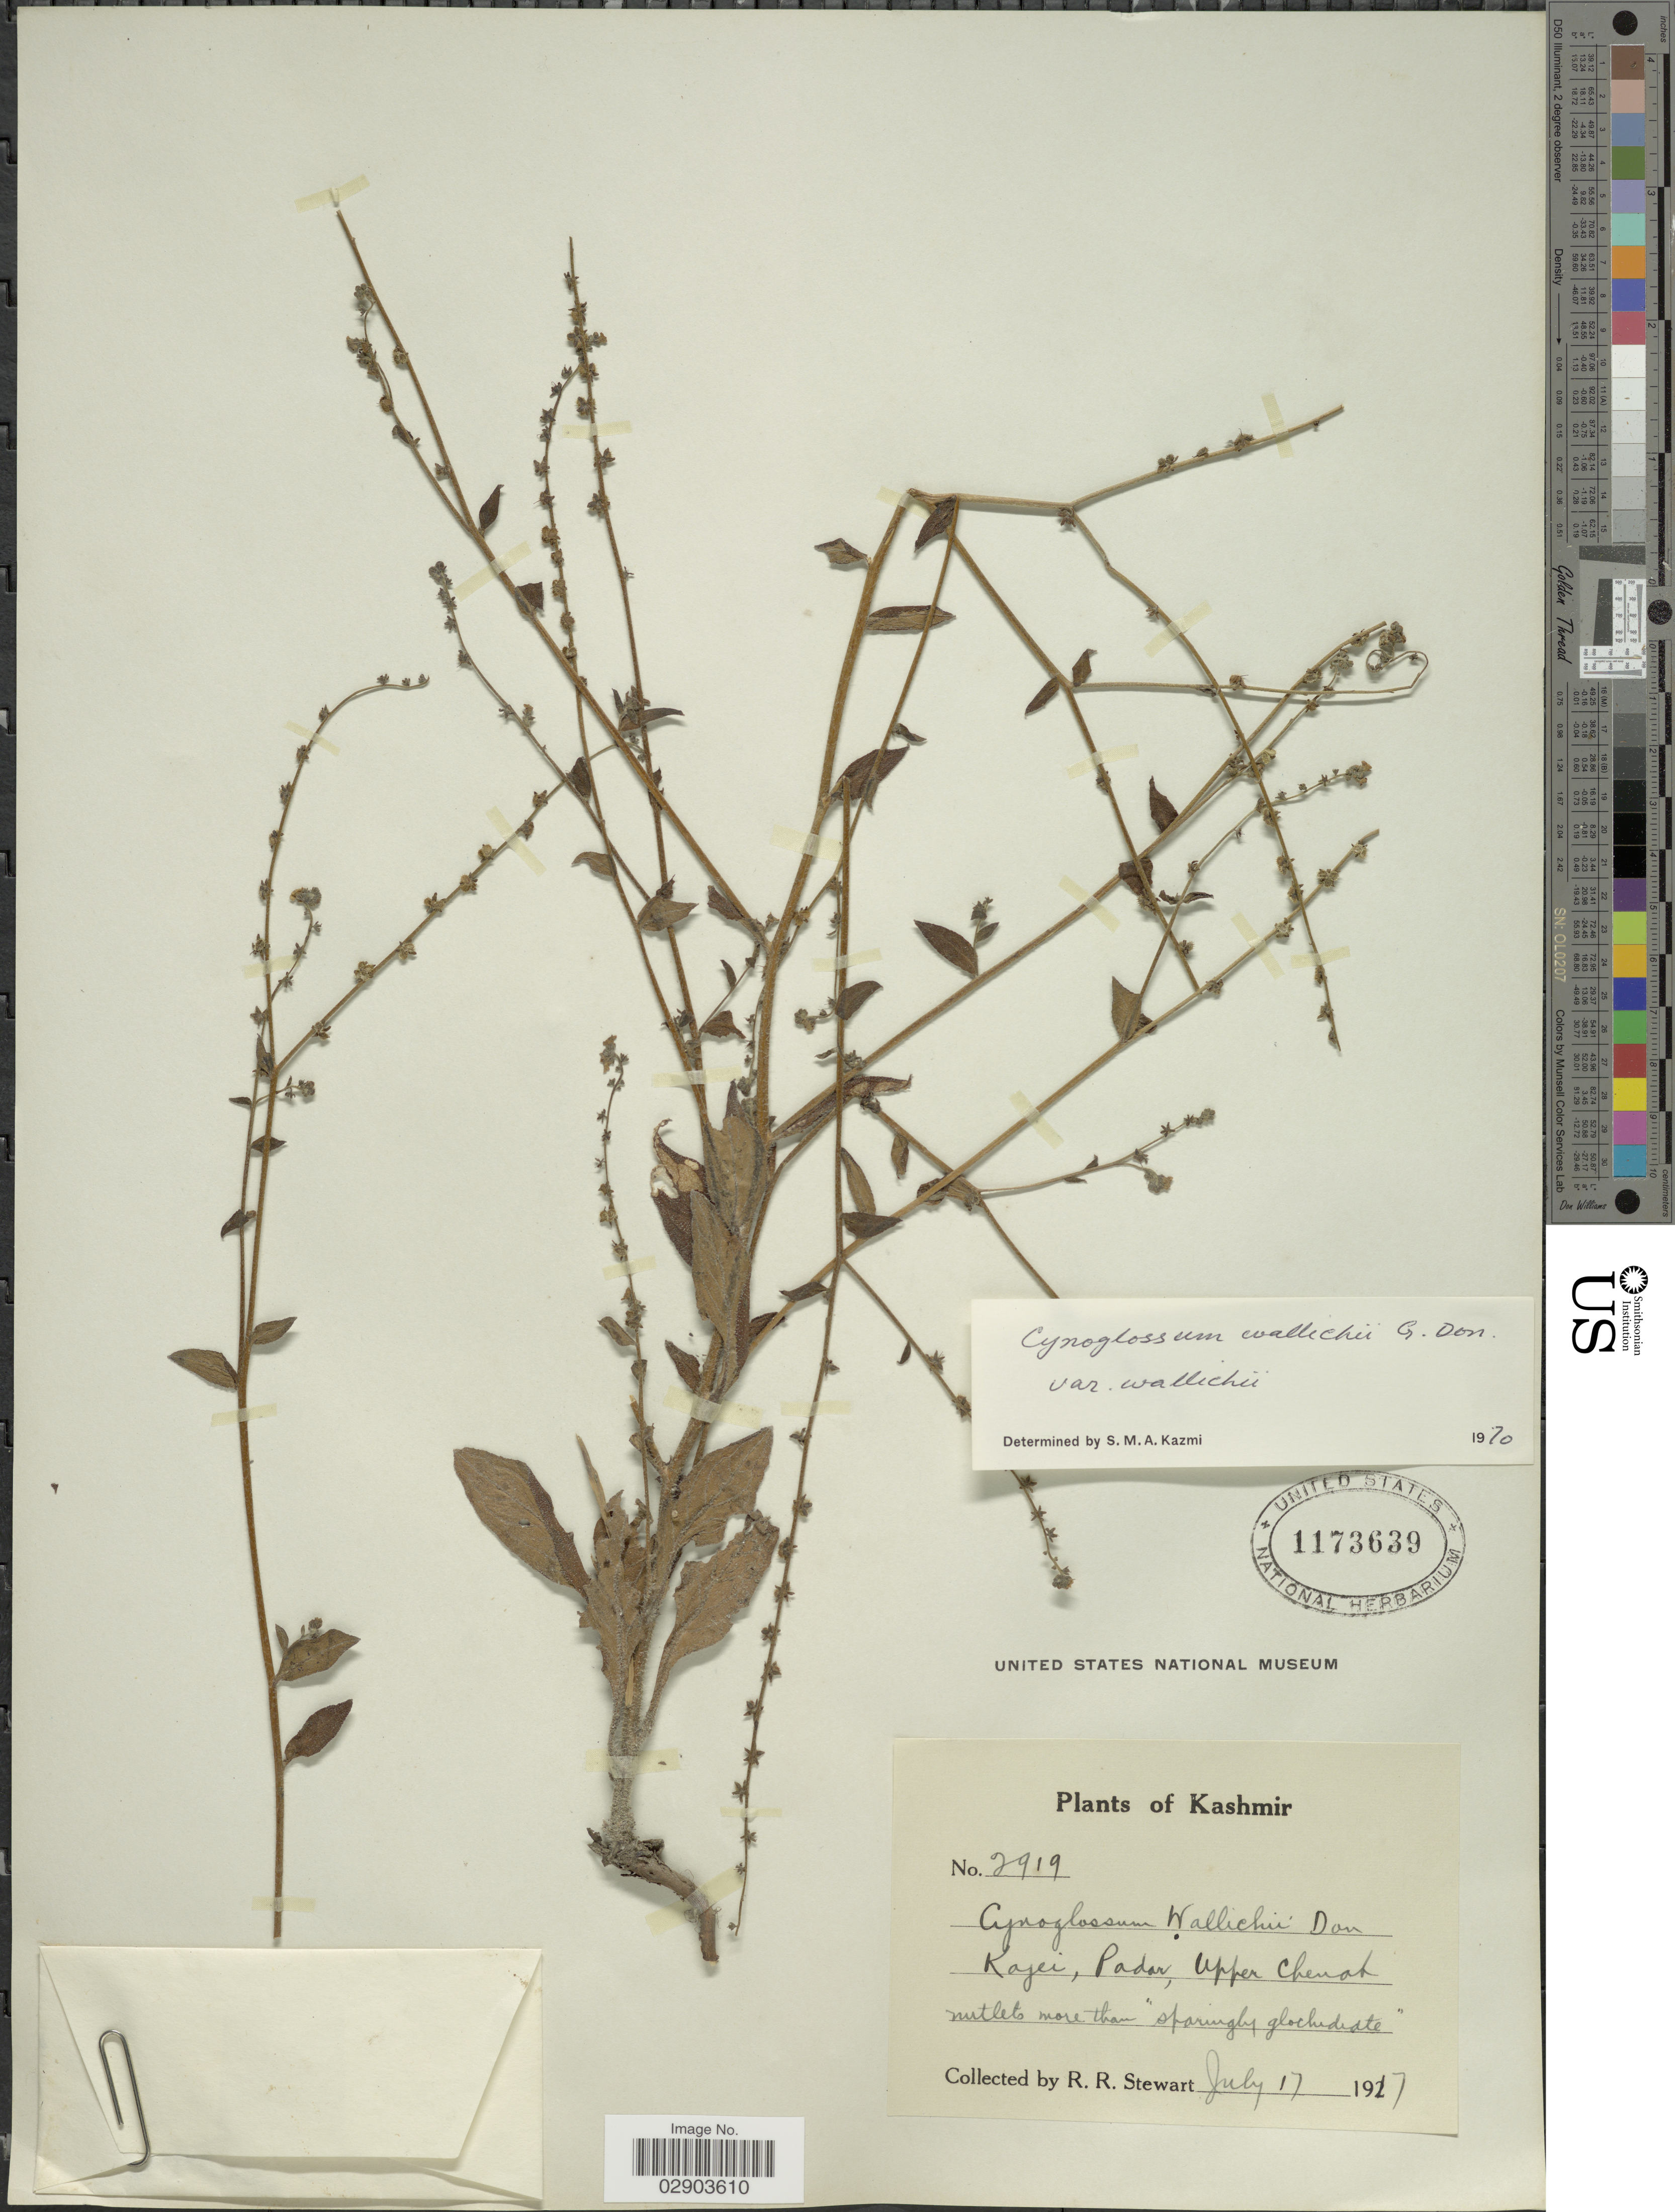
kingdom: Plantae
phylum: Tracheophyta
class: Magnoliopsida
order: Boraginales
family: Boraginaceae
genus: Cynoglossum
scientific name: Cynoglossum wallichii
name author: G. Don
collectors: R. Stewart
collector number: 2919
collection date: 1917-07-17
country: India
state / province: Jammu and Kashmir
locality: Kashmir, Kojei, Padar, Upper Chenat.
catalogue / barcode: US 1173639